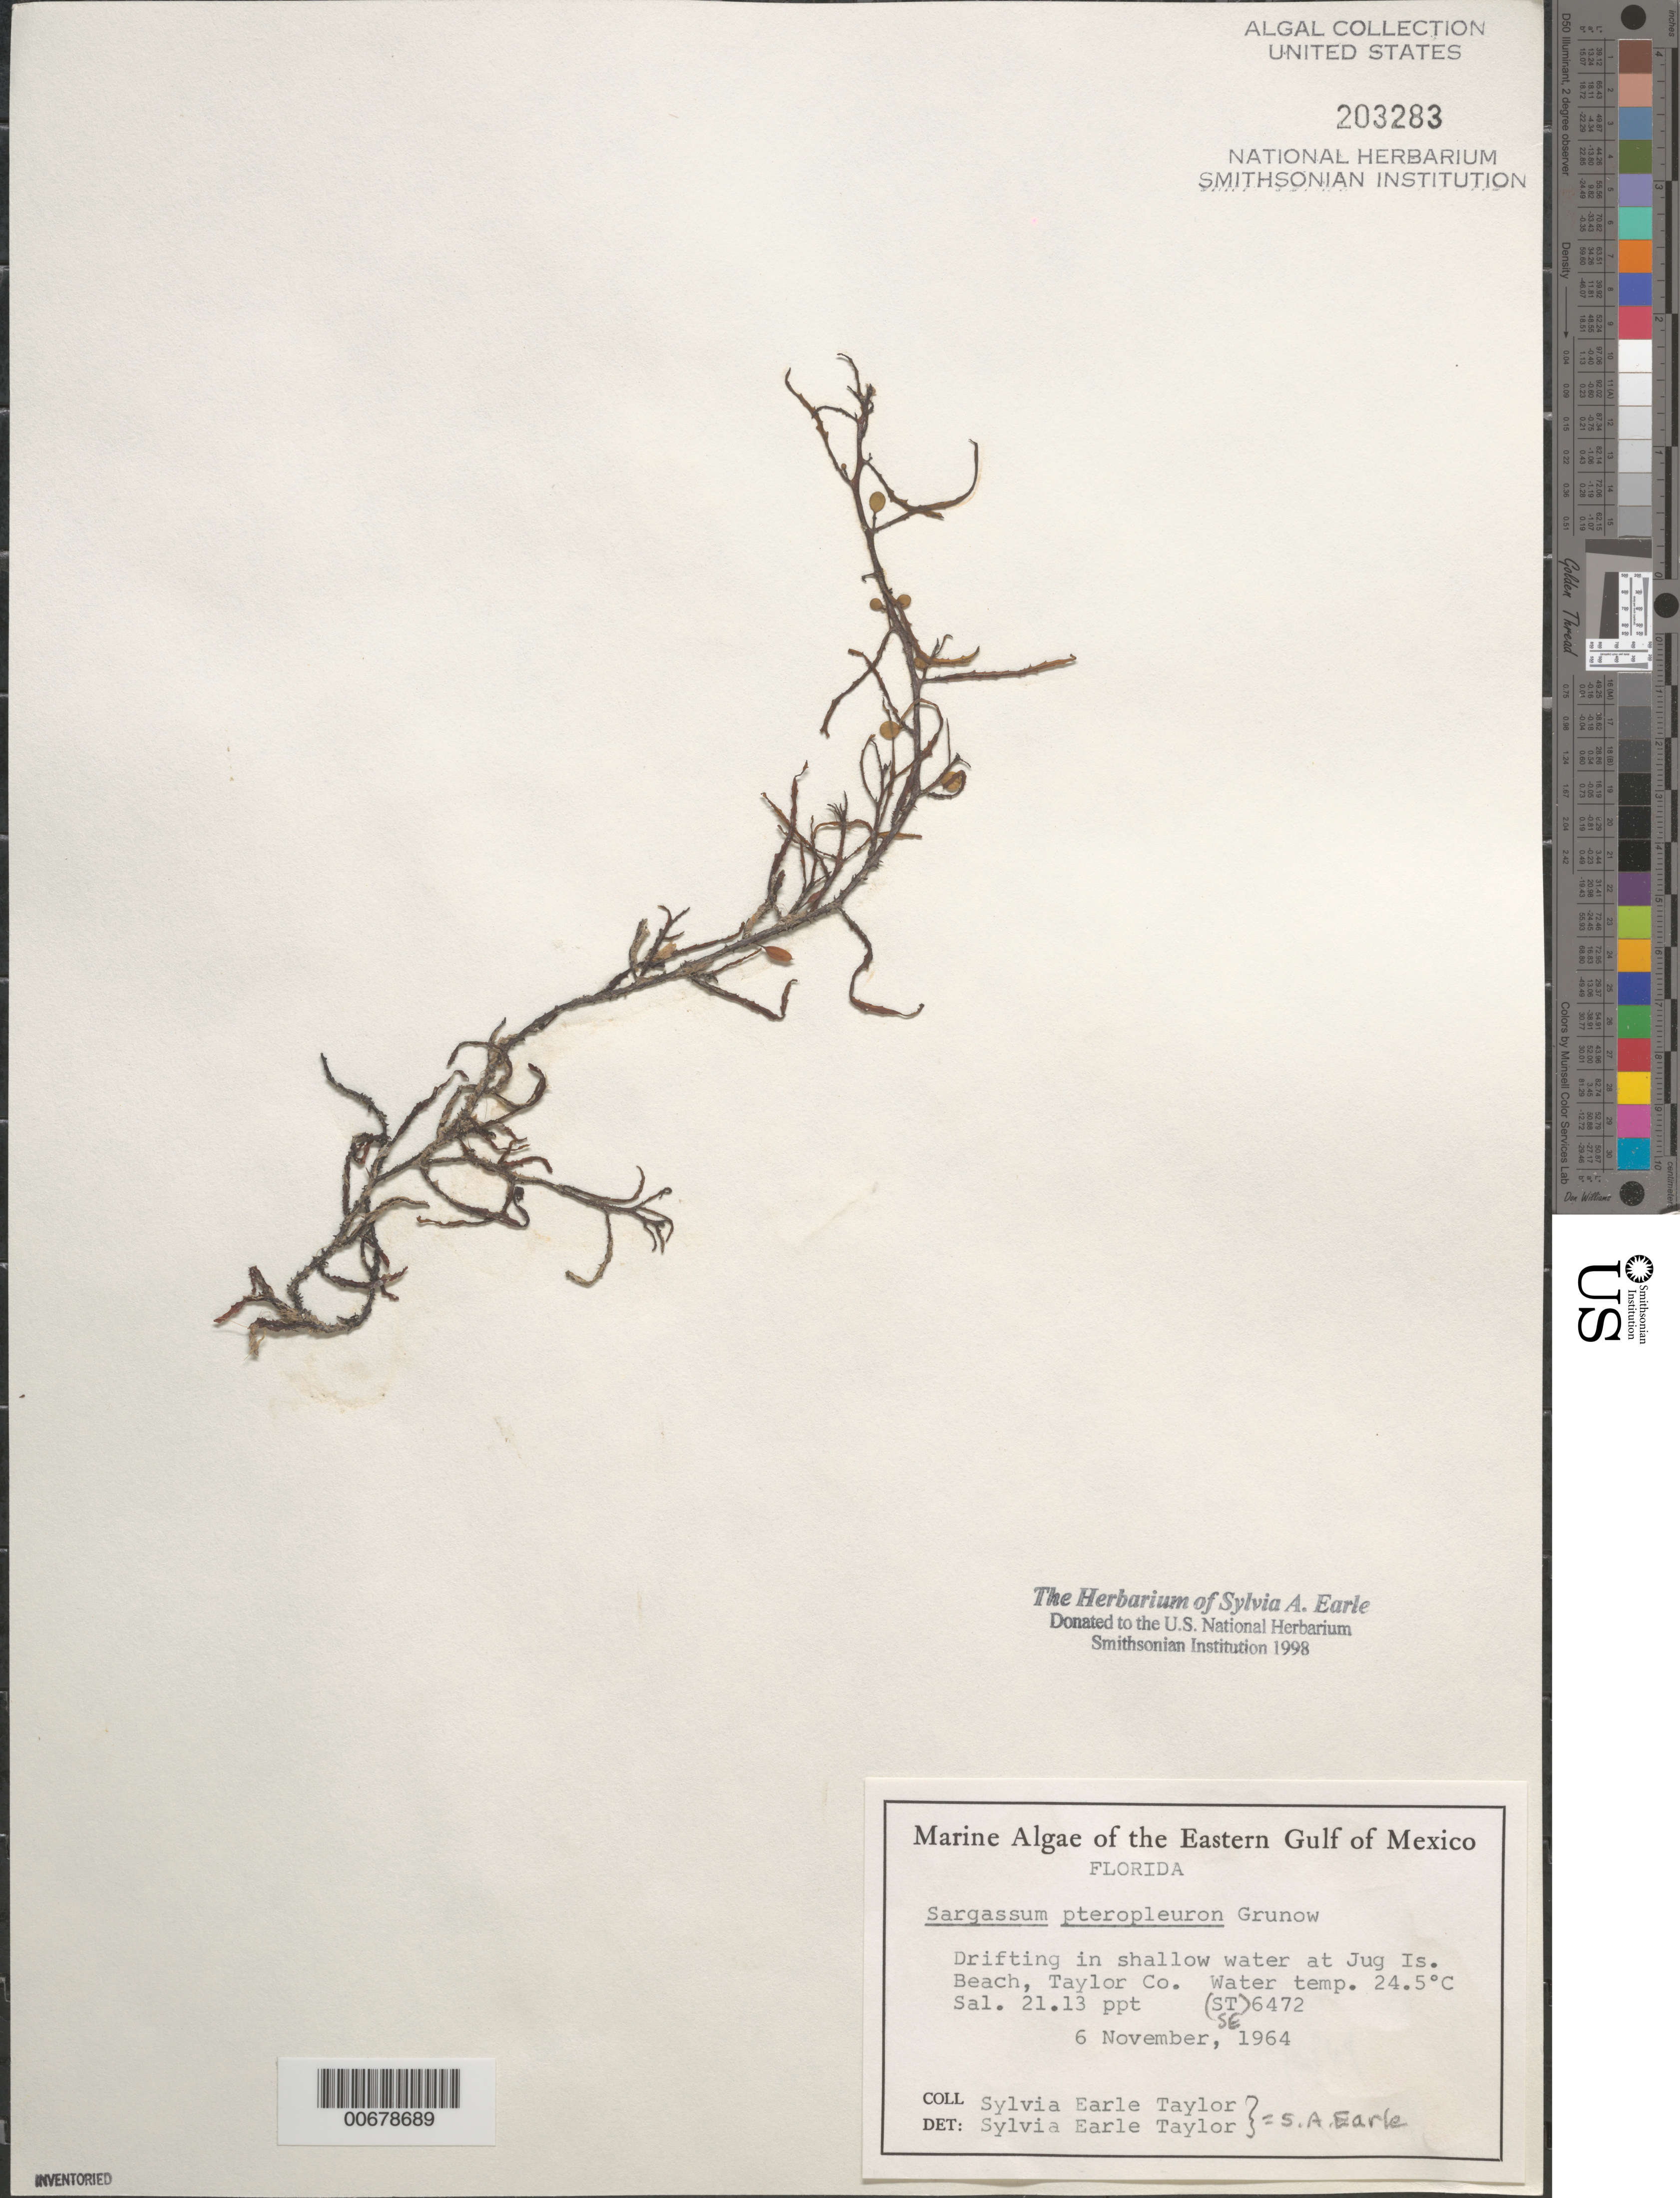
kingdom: Chromista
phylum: Ochrophyta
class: Phaeophyceae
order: Fucales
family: Sargassaceae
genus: Sargassum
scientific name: Sargassum pteropleuron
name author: Grunow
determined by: Earle, S. A.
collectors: S. A. Earle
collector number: SE 6472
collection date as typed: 06 Nov 1964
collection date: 1964-11-06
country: United States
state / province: Florida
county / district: Taylor County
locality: Jug Island Beach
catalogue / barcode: US 203283